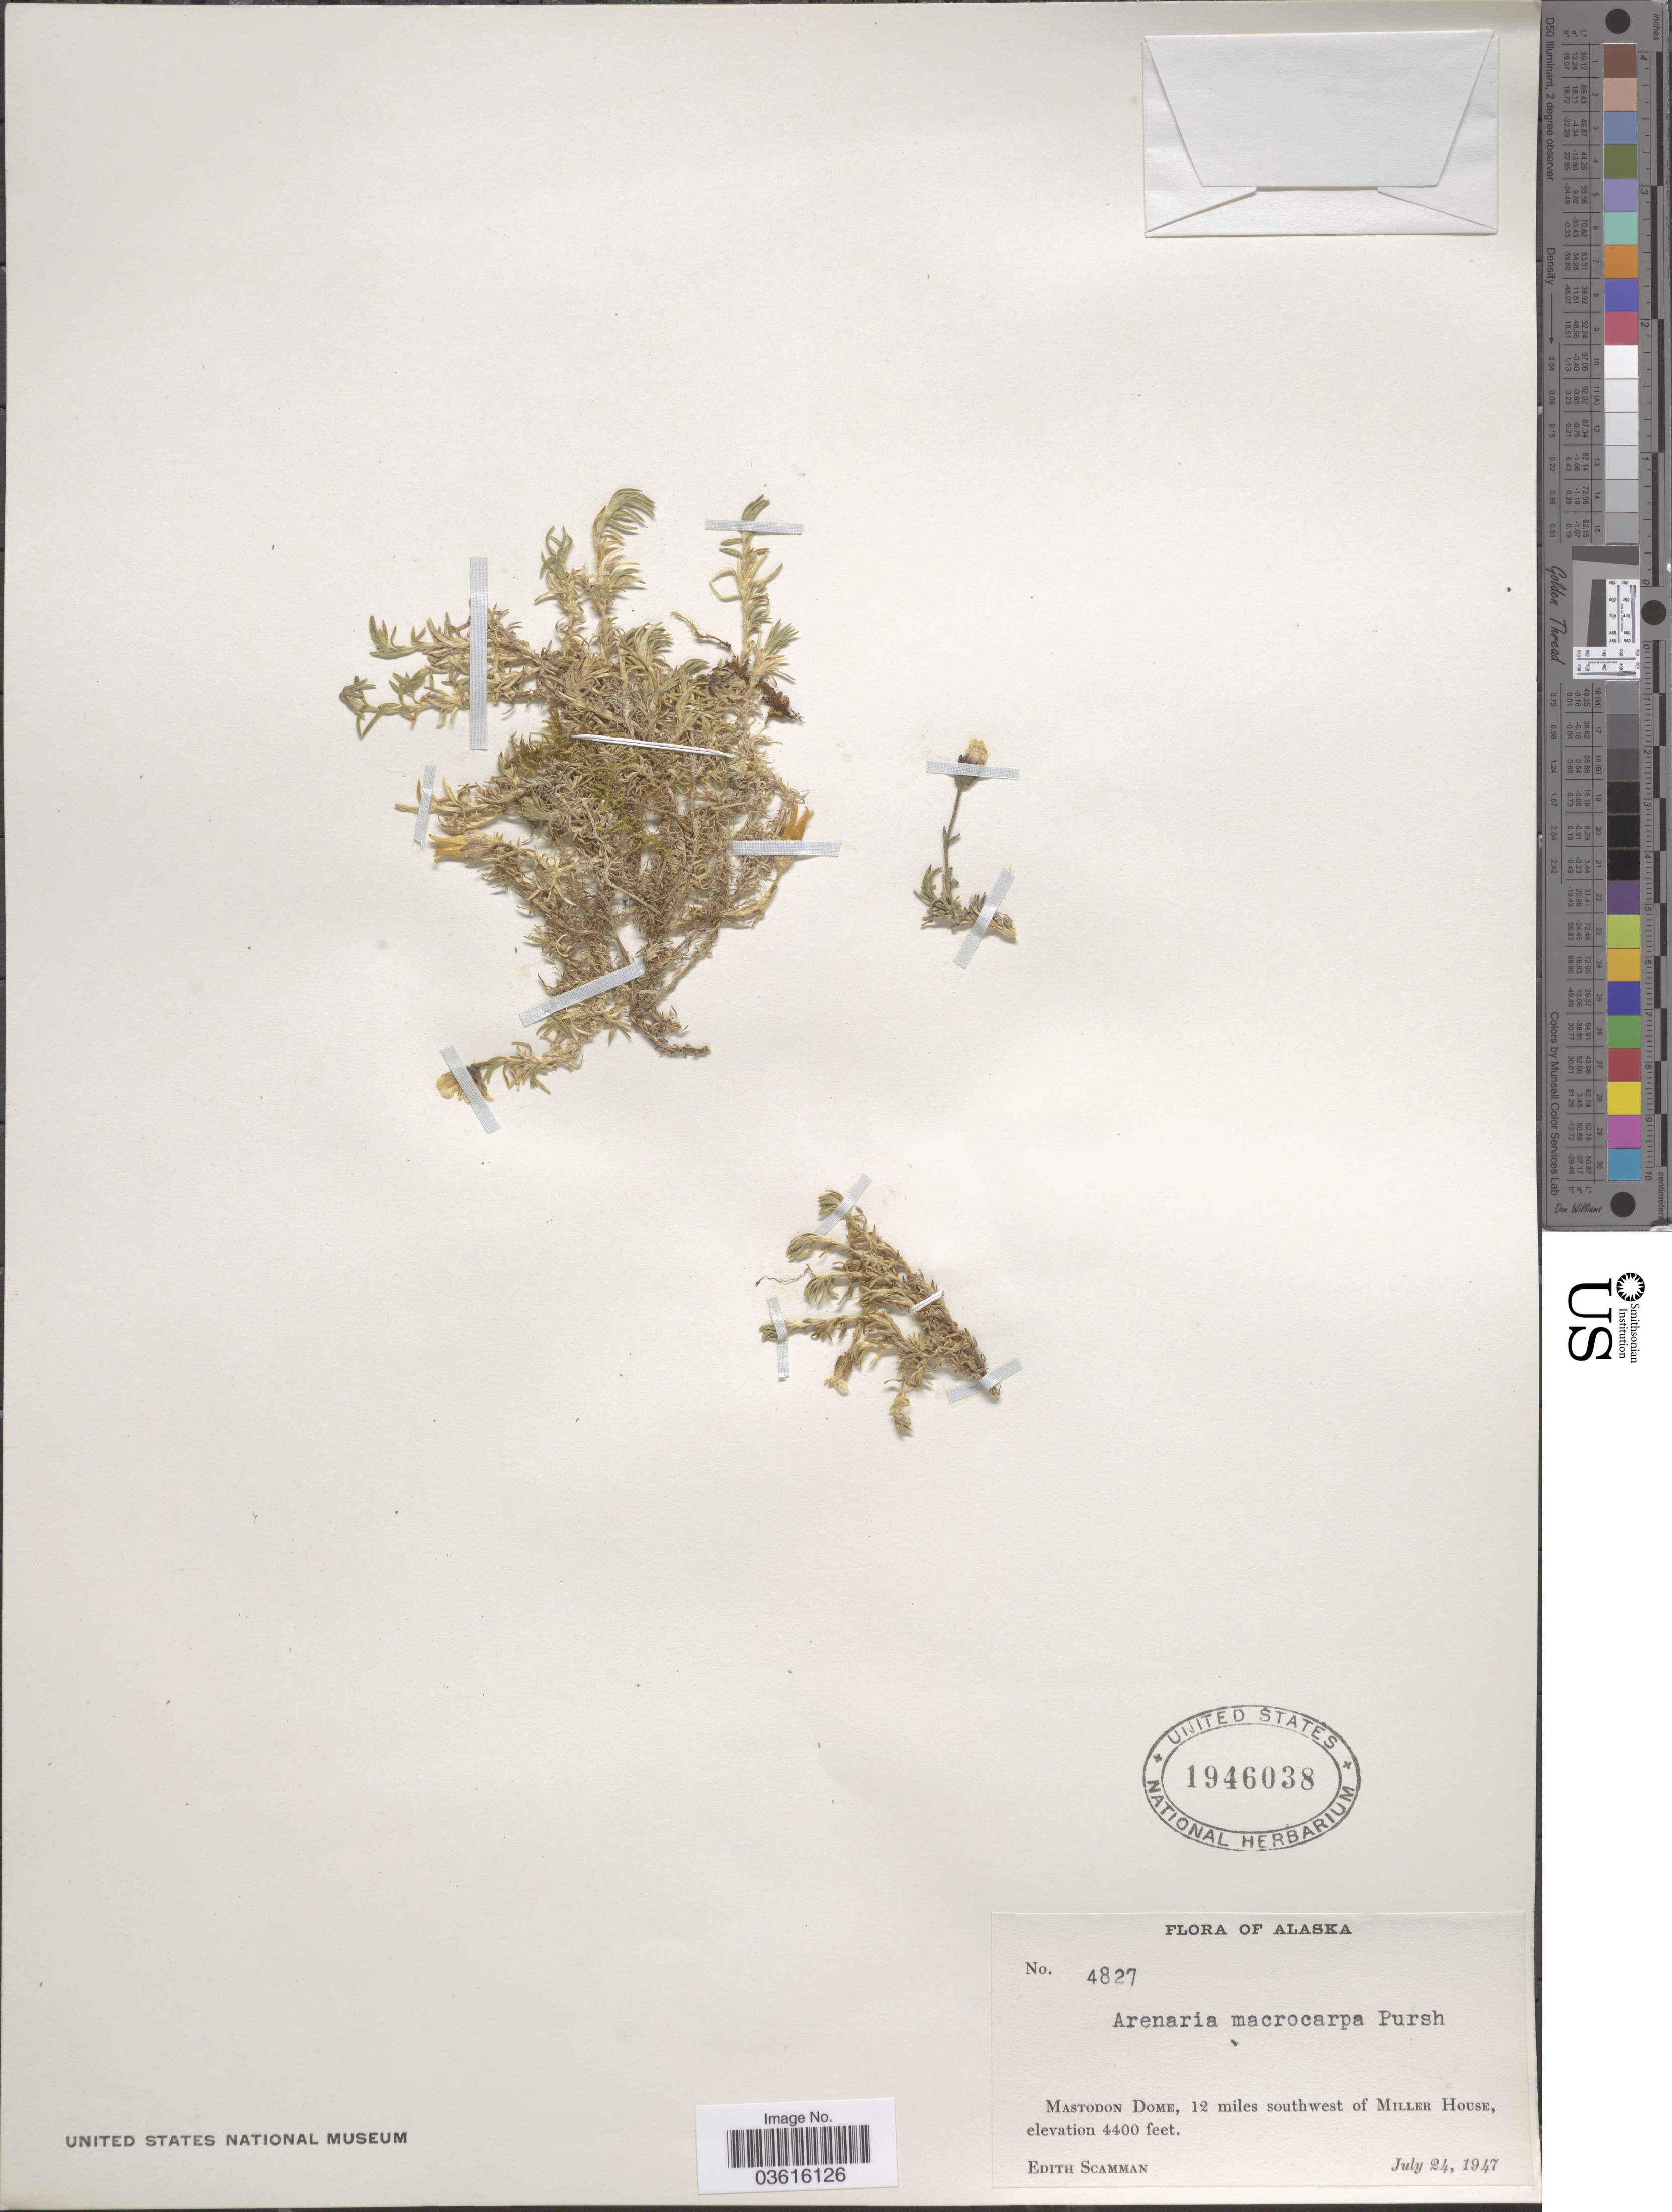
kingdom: Plantae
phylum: Tracheophyta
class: Magnoliopsida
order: Caryophyllales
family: Caryophyllaceae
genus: Pseudocherleria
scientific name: Pseudocherleria macrocarpa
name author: (Pursh) Dillenb. & Kadereit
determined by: U.S. National Herbarium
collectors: E. Scamman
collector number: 4827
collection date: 1947-07-24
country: United States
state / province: Alaska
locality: Mastodon Dome, 12 miles southwest of Miller House.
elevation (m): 1341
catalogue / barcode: US 1946038